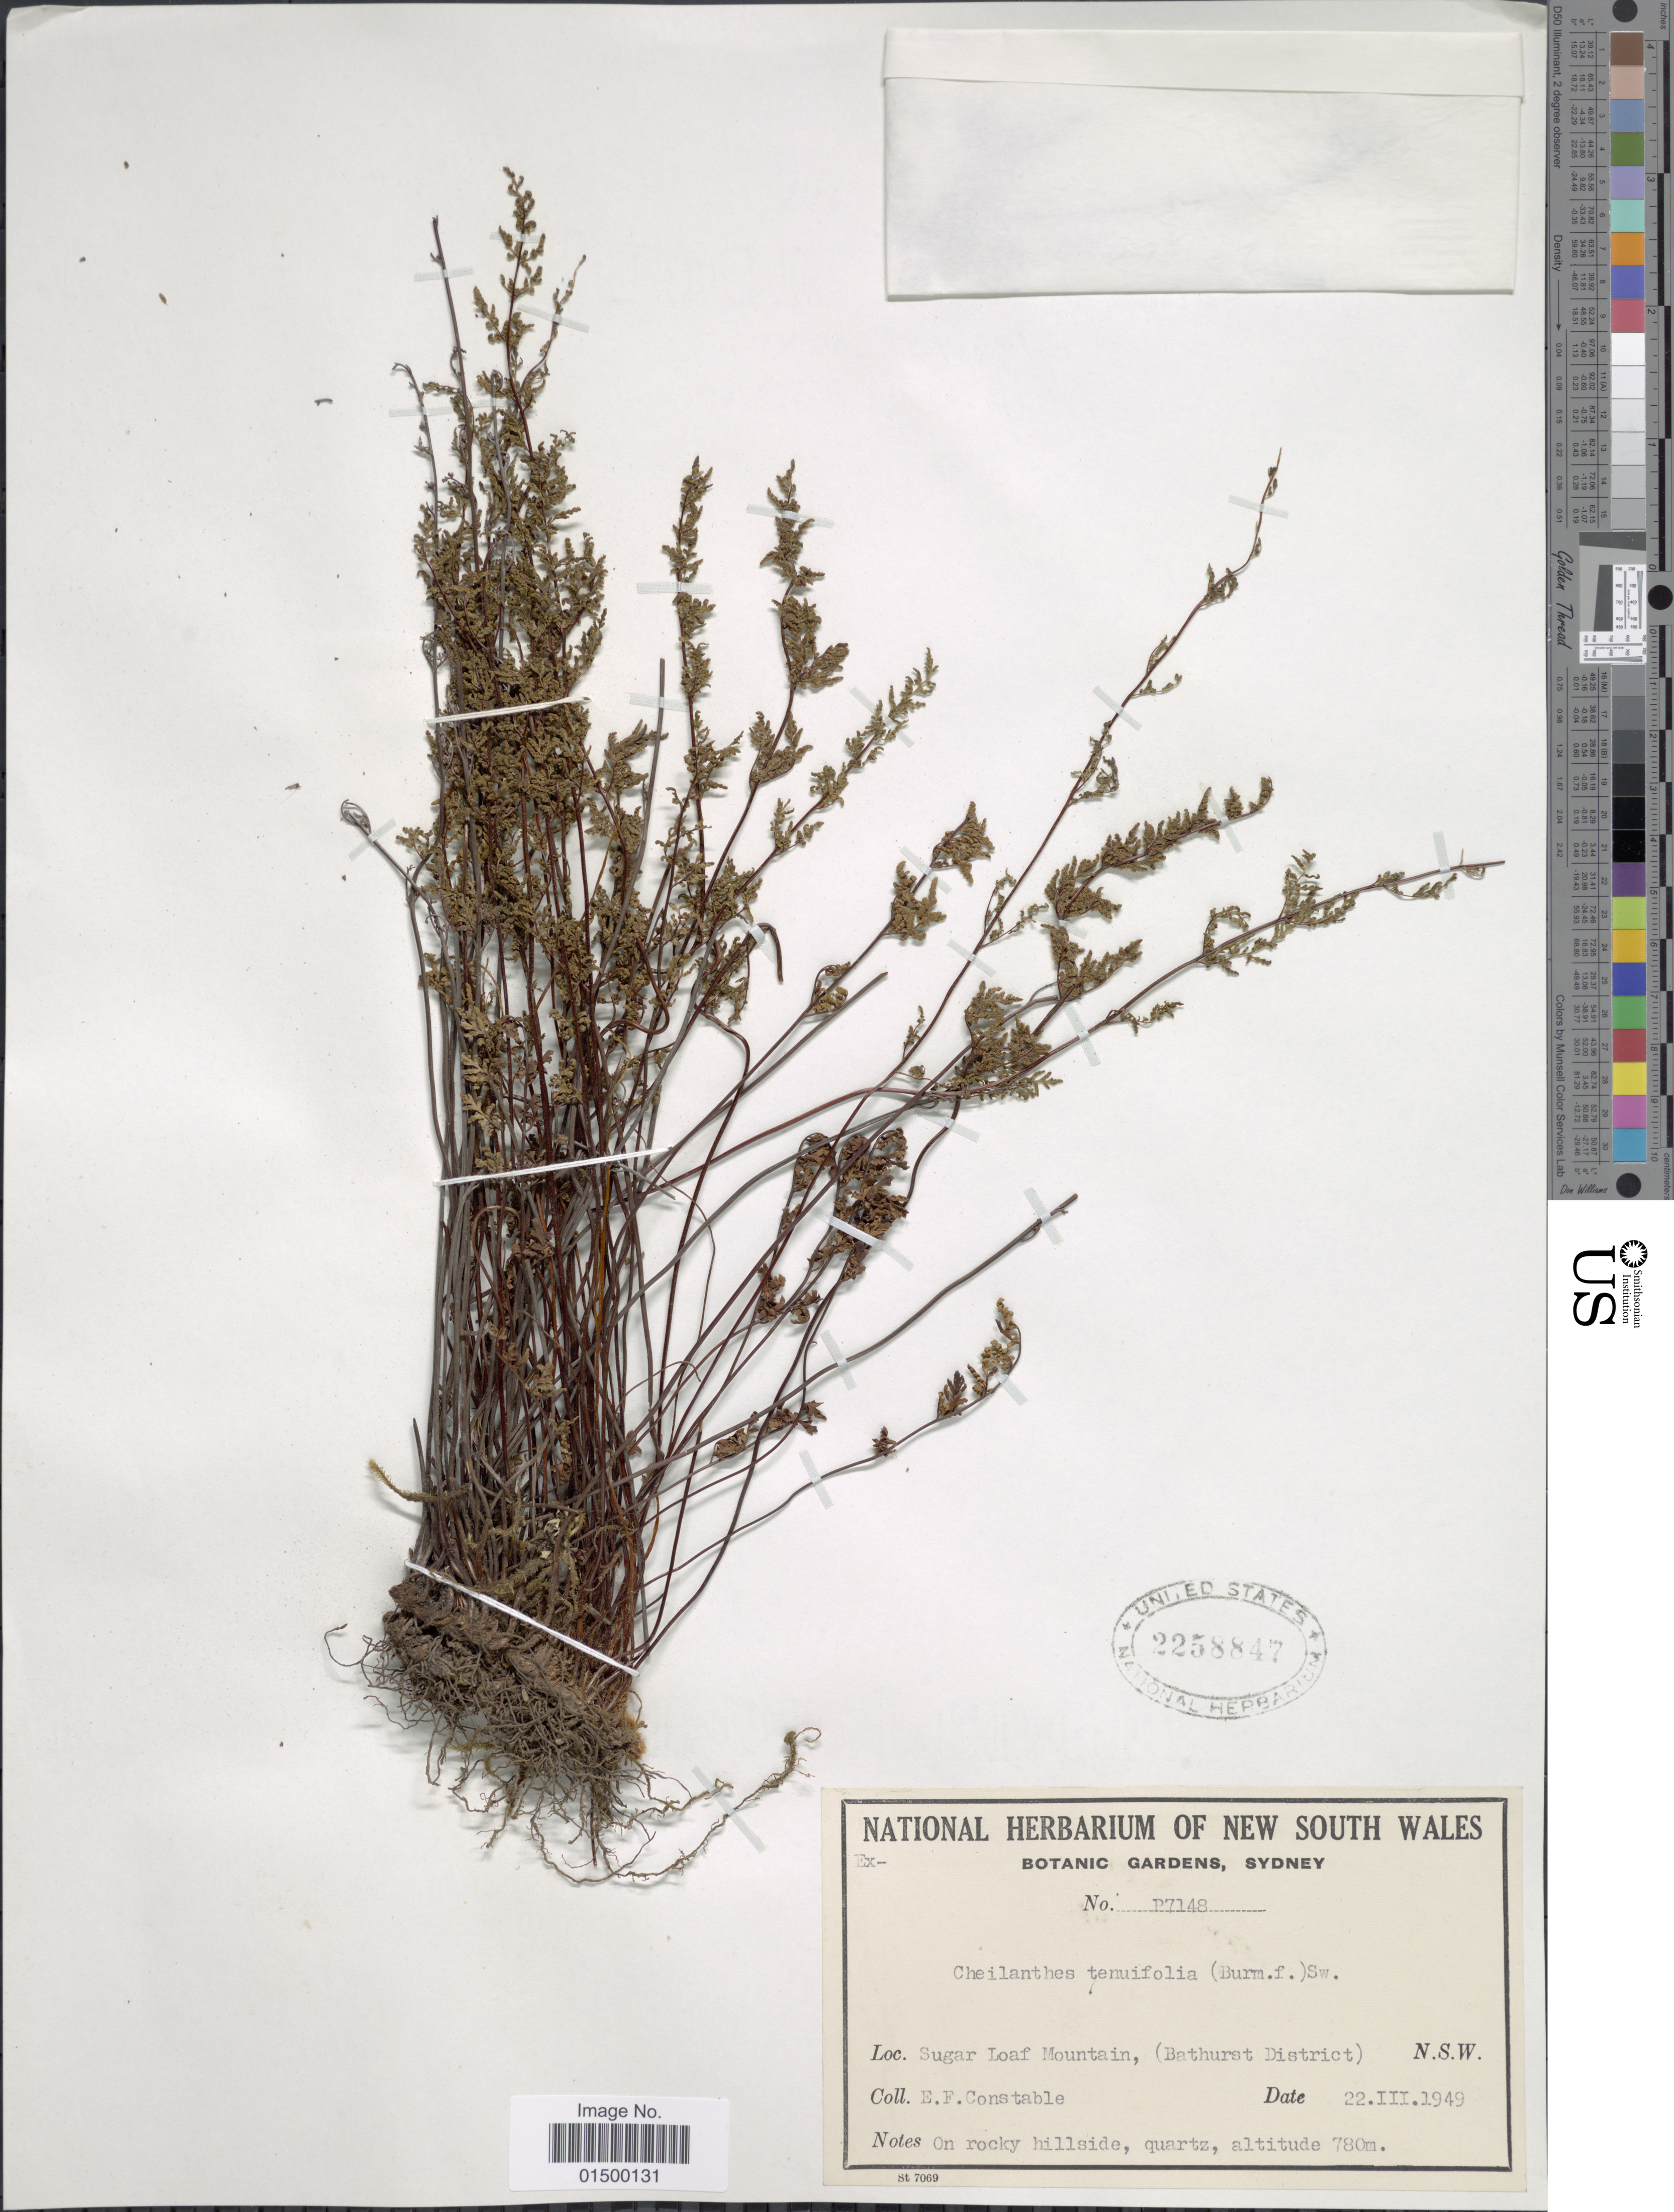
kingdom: Plantae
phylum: Tracheophyta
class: Polypodiopsida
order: Polypodiales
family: Pteridaceae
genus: Cheilanthes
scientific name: Cheilanthes sieberi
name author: Kunze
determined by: Sosa, Karla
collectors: E. F. Constable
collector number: P7148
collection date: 1949-03-22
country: Australia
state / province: New South Wales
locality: Sugar Loaf Mountain, ( Bathurst District)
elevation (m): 780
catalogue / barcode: US 2258847